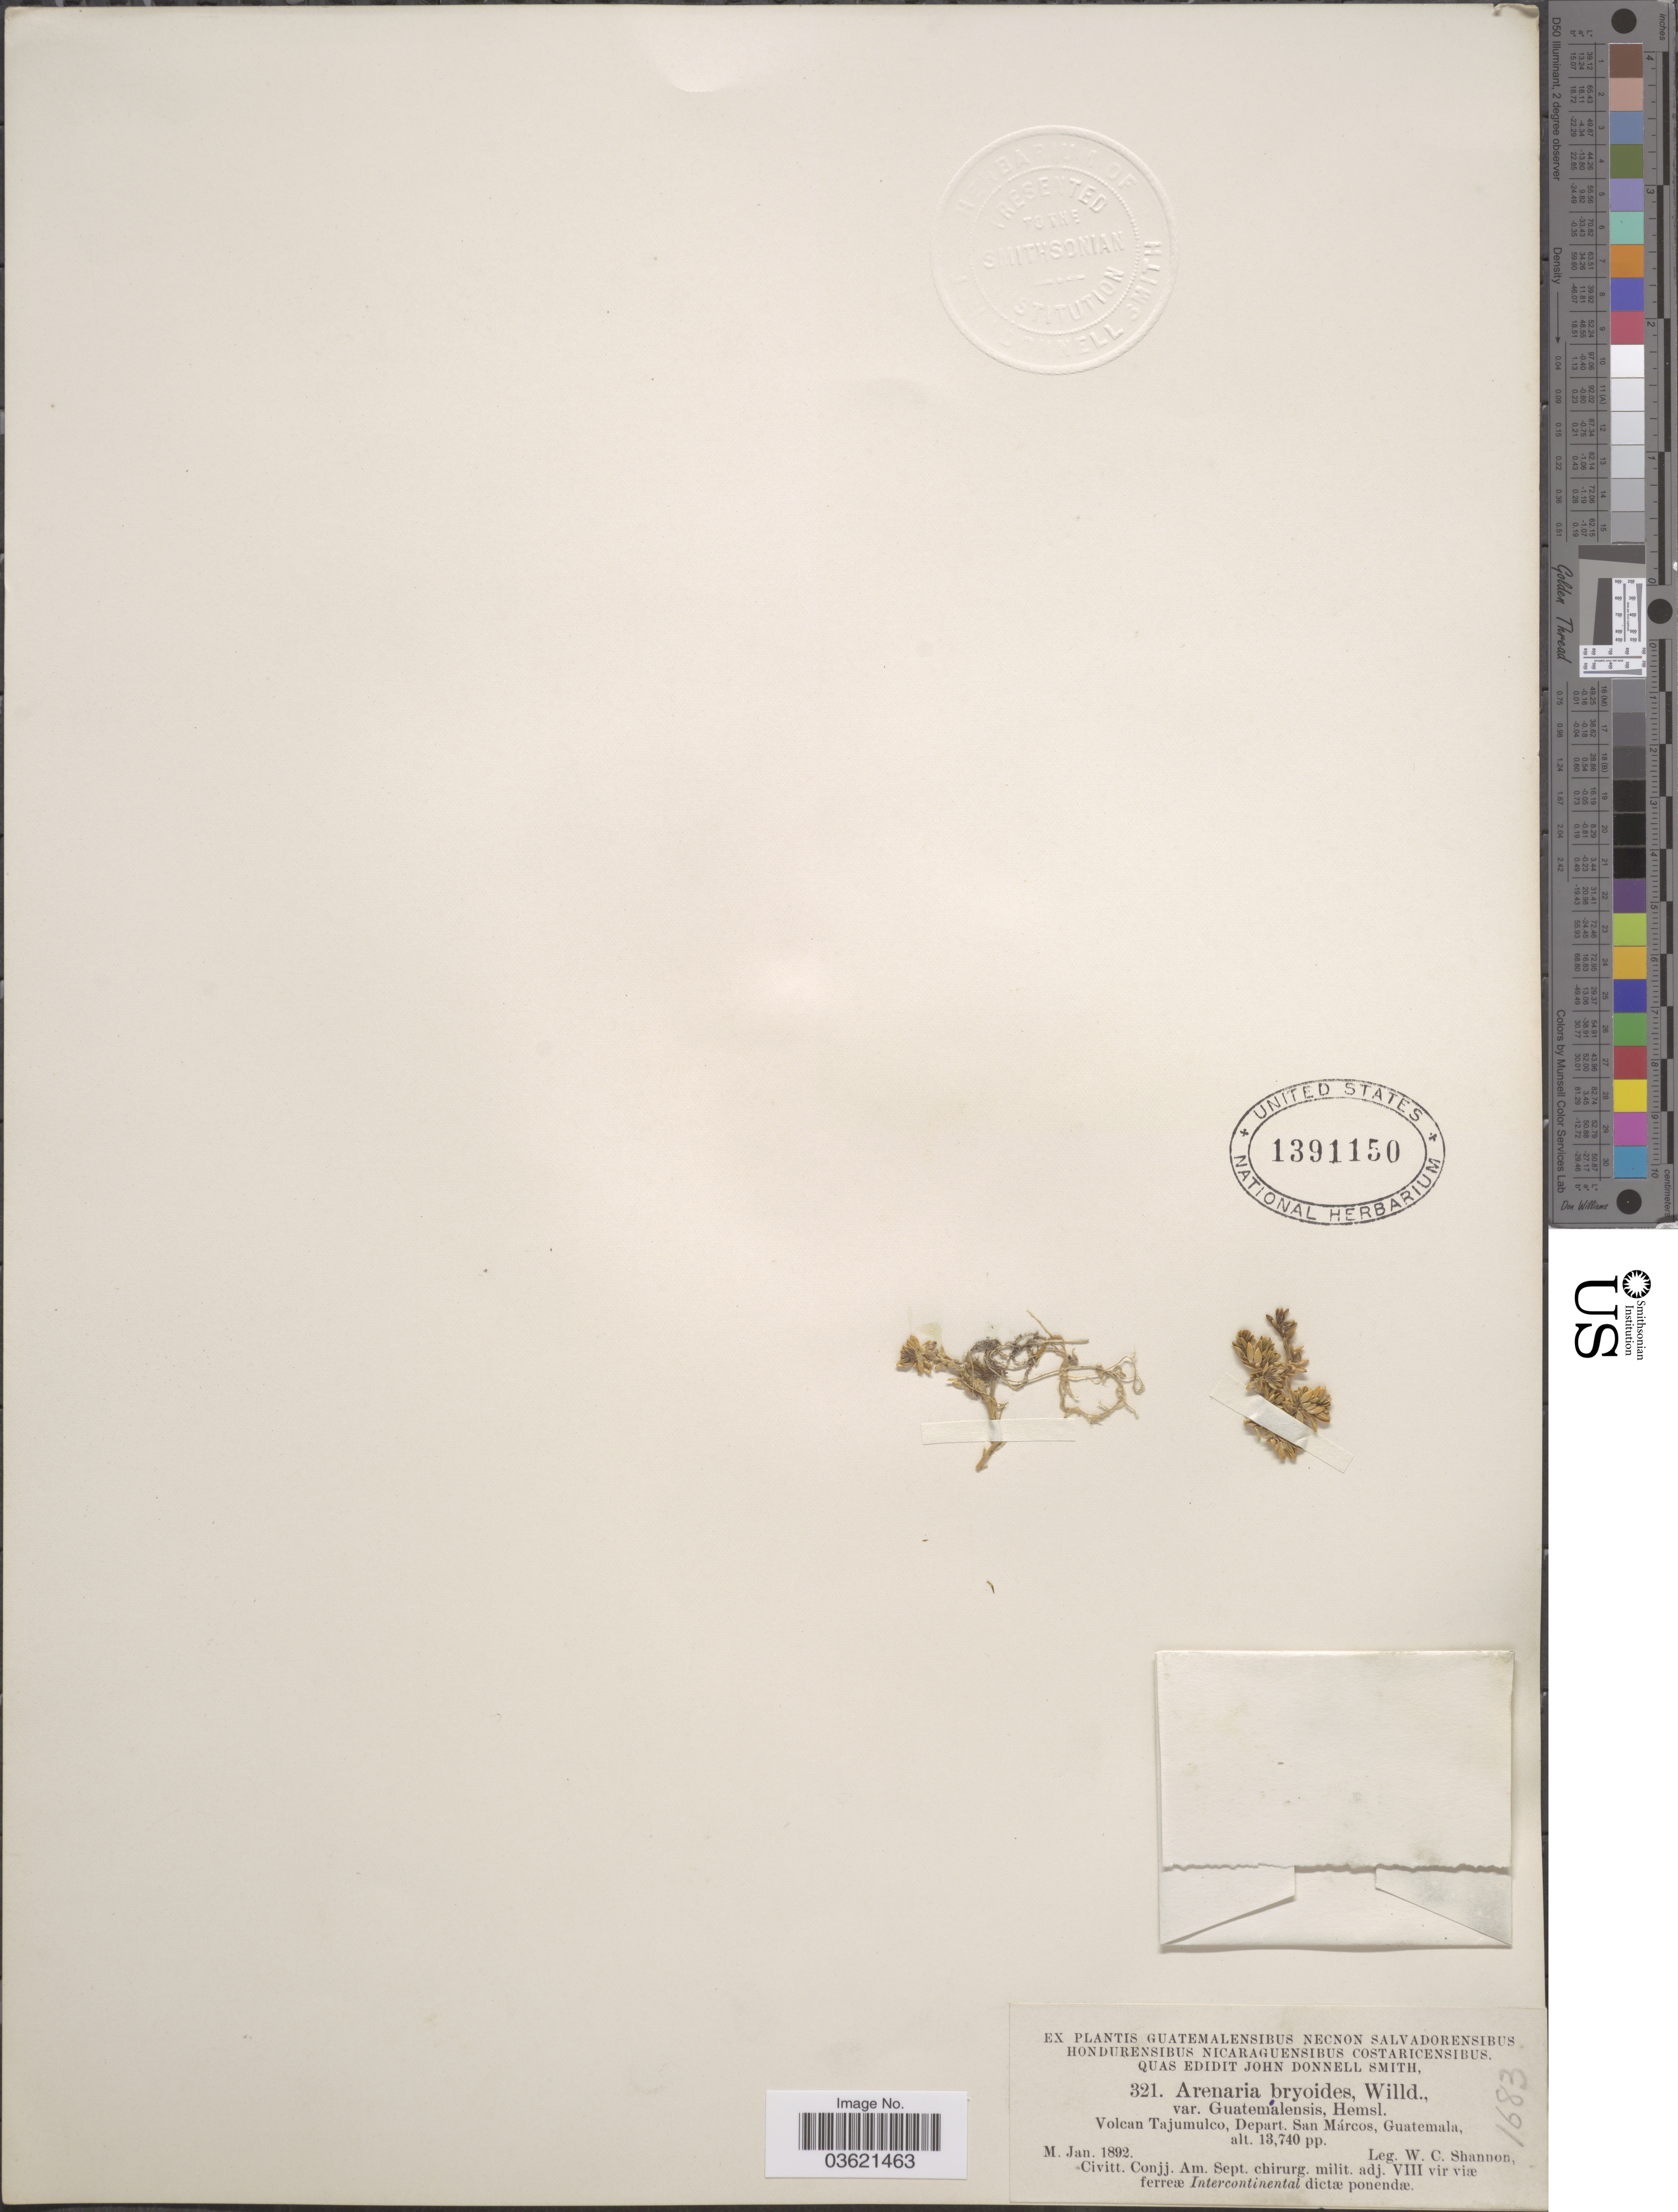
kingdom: Plantae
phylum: Tracheophyta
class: Magnoliopsida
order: Caryophyllales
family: Caryophyllaceae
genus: Arenaria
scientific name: Arenaria bryoides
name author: Willd. ex D.F.K. Schltdl.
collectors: W. C. Shannon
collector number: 321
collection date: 1892-01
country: Guatemala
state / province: San Marcos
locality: Volcan Tajumulco, Depart. San Márcos.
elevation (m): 4188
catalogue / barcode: US 1391150